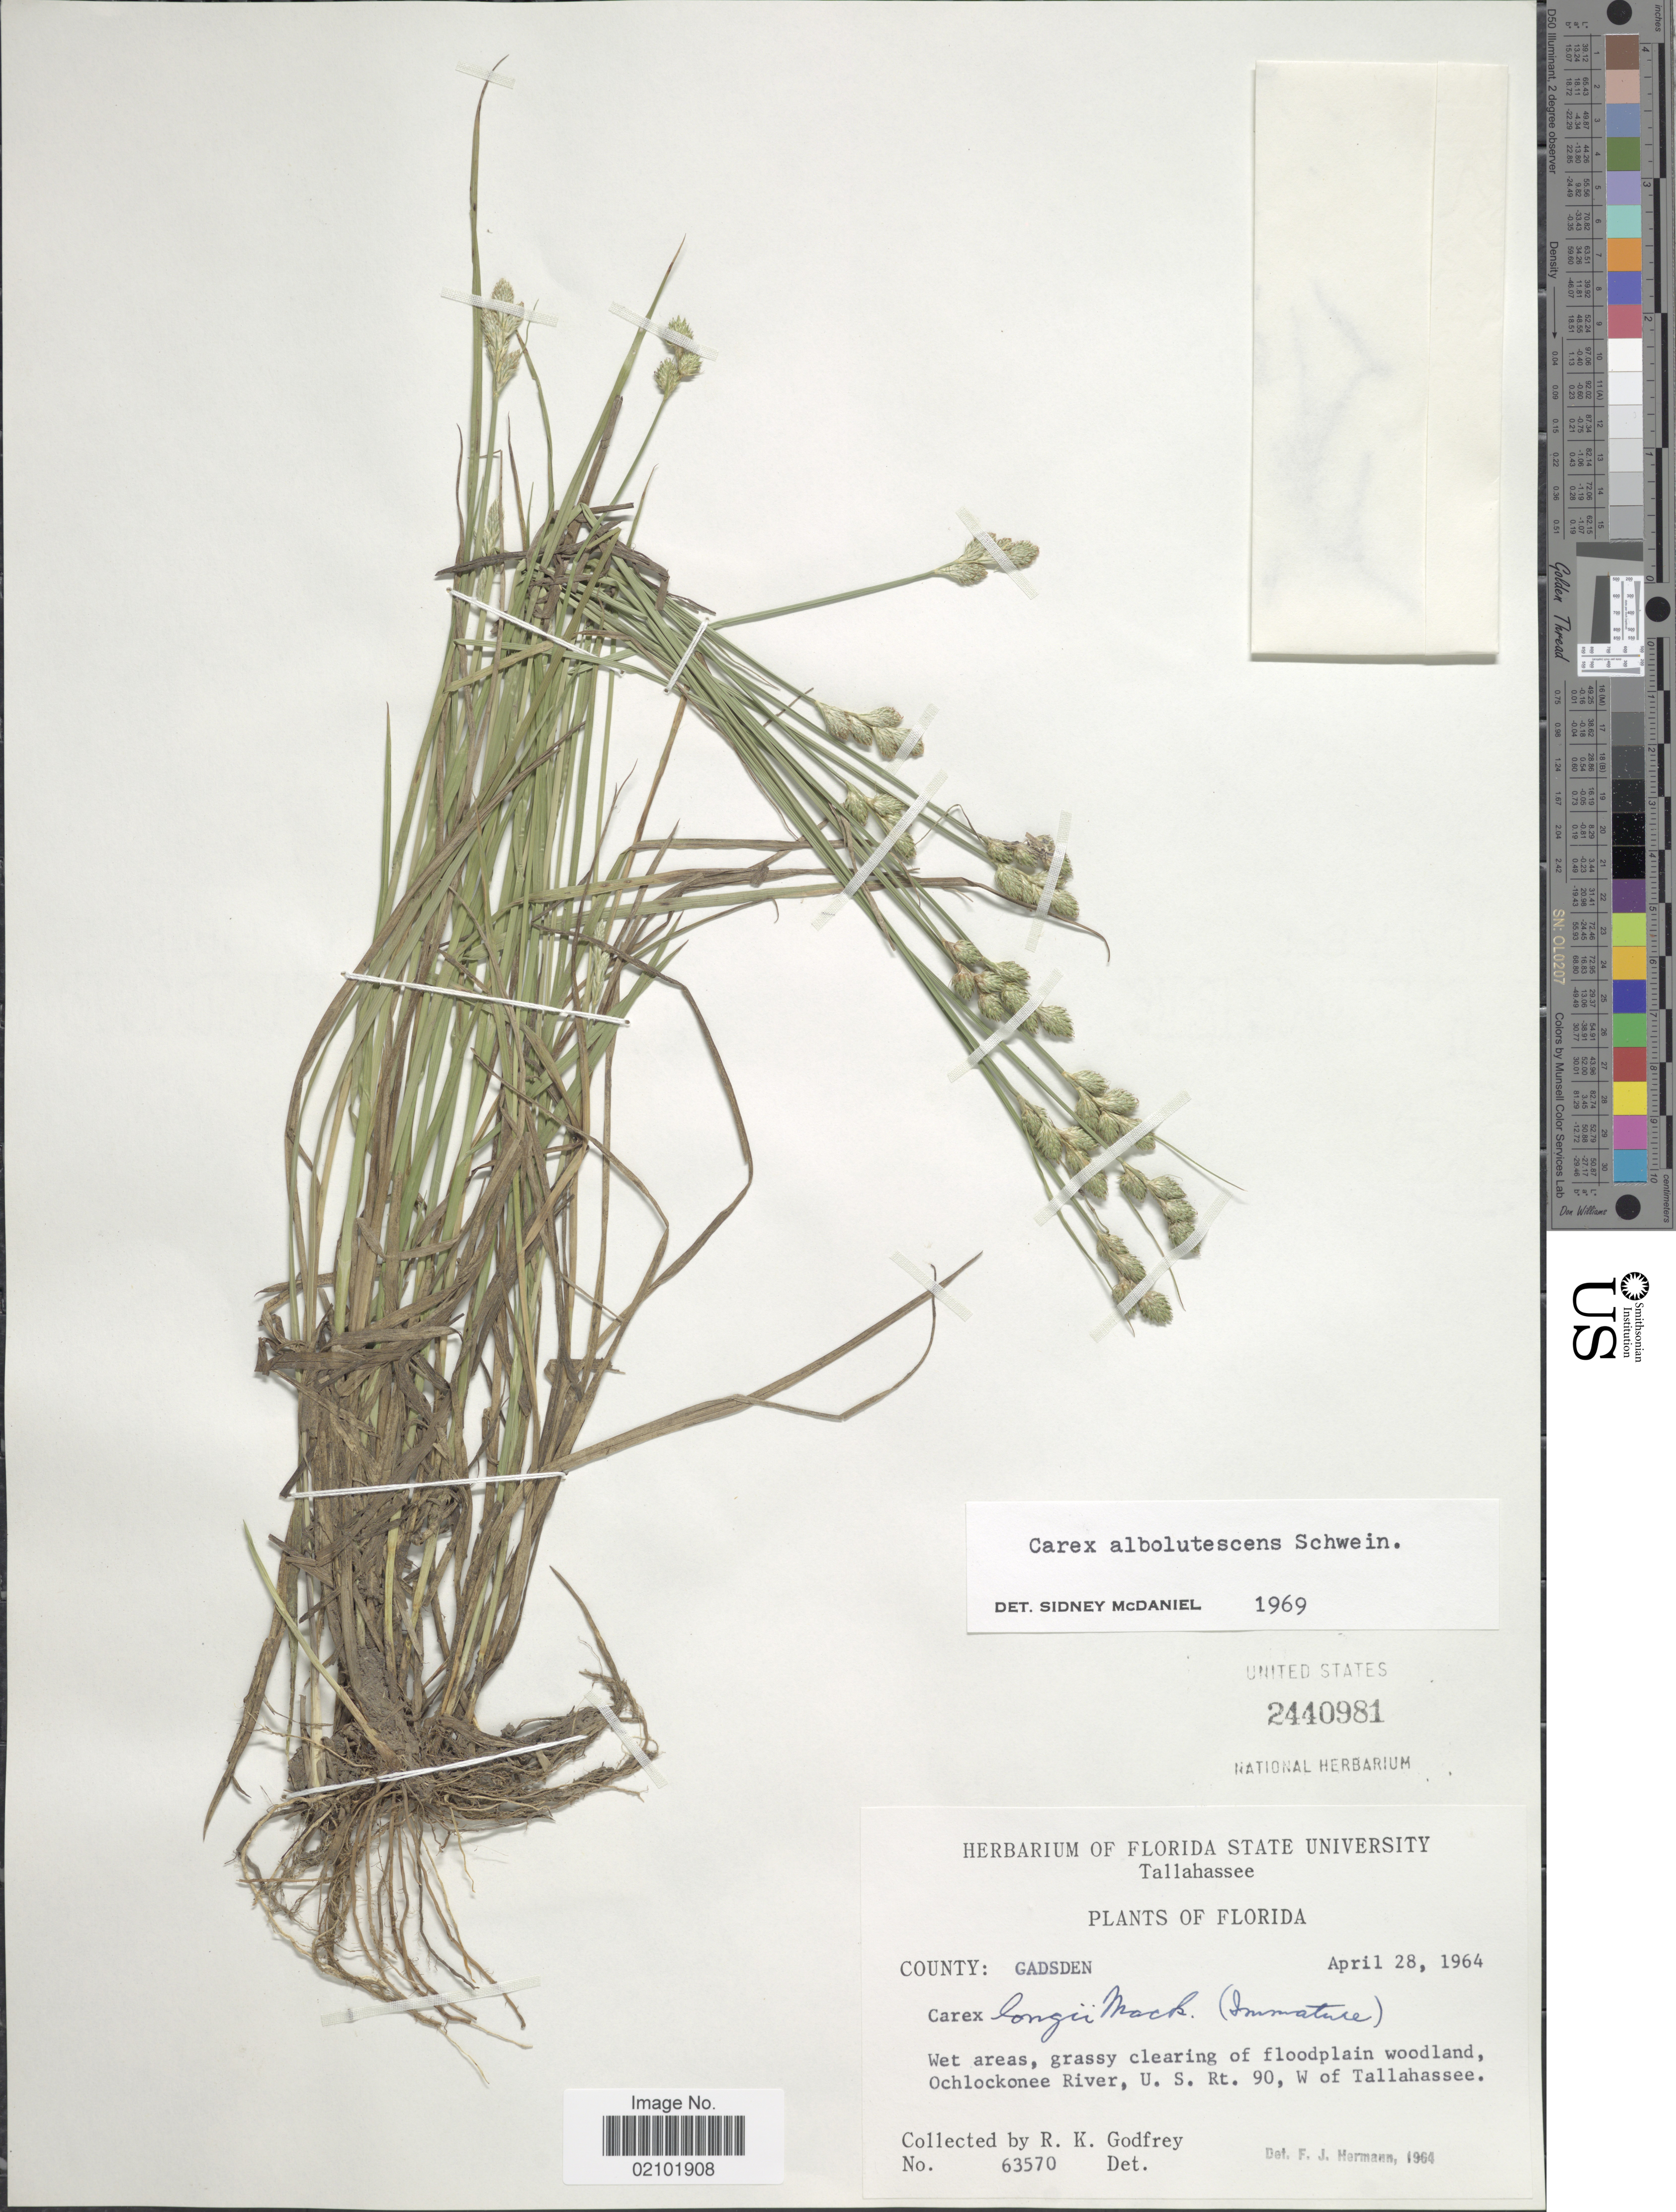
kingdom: Plantae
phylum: Tracheophyta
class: Liliopsida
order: Poales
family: Cyperaceae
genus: Carex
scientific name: Carex albolutescens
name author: Schwein.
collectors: R. K. Godfrey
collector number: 63570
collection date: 1964-04-28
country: United States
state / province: Florida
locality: County: Gadsden. Ochlockonee River, U. S. Rt. 90, W of Tallahassee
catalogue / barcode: US 2440981